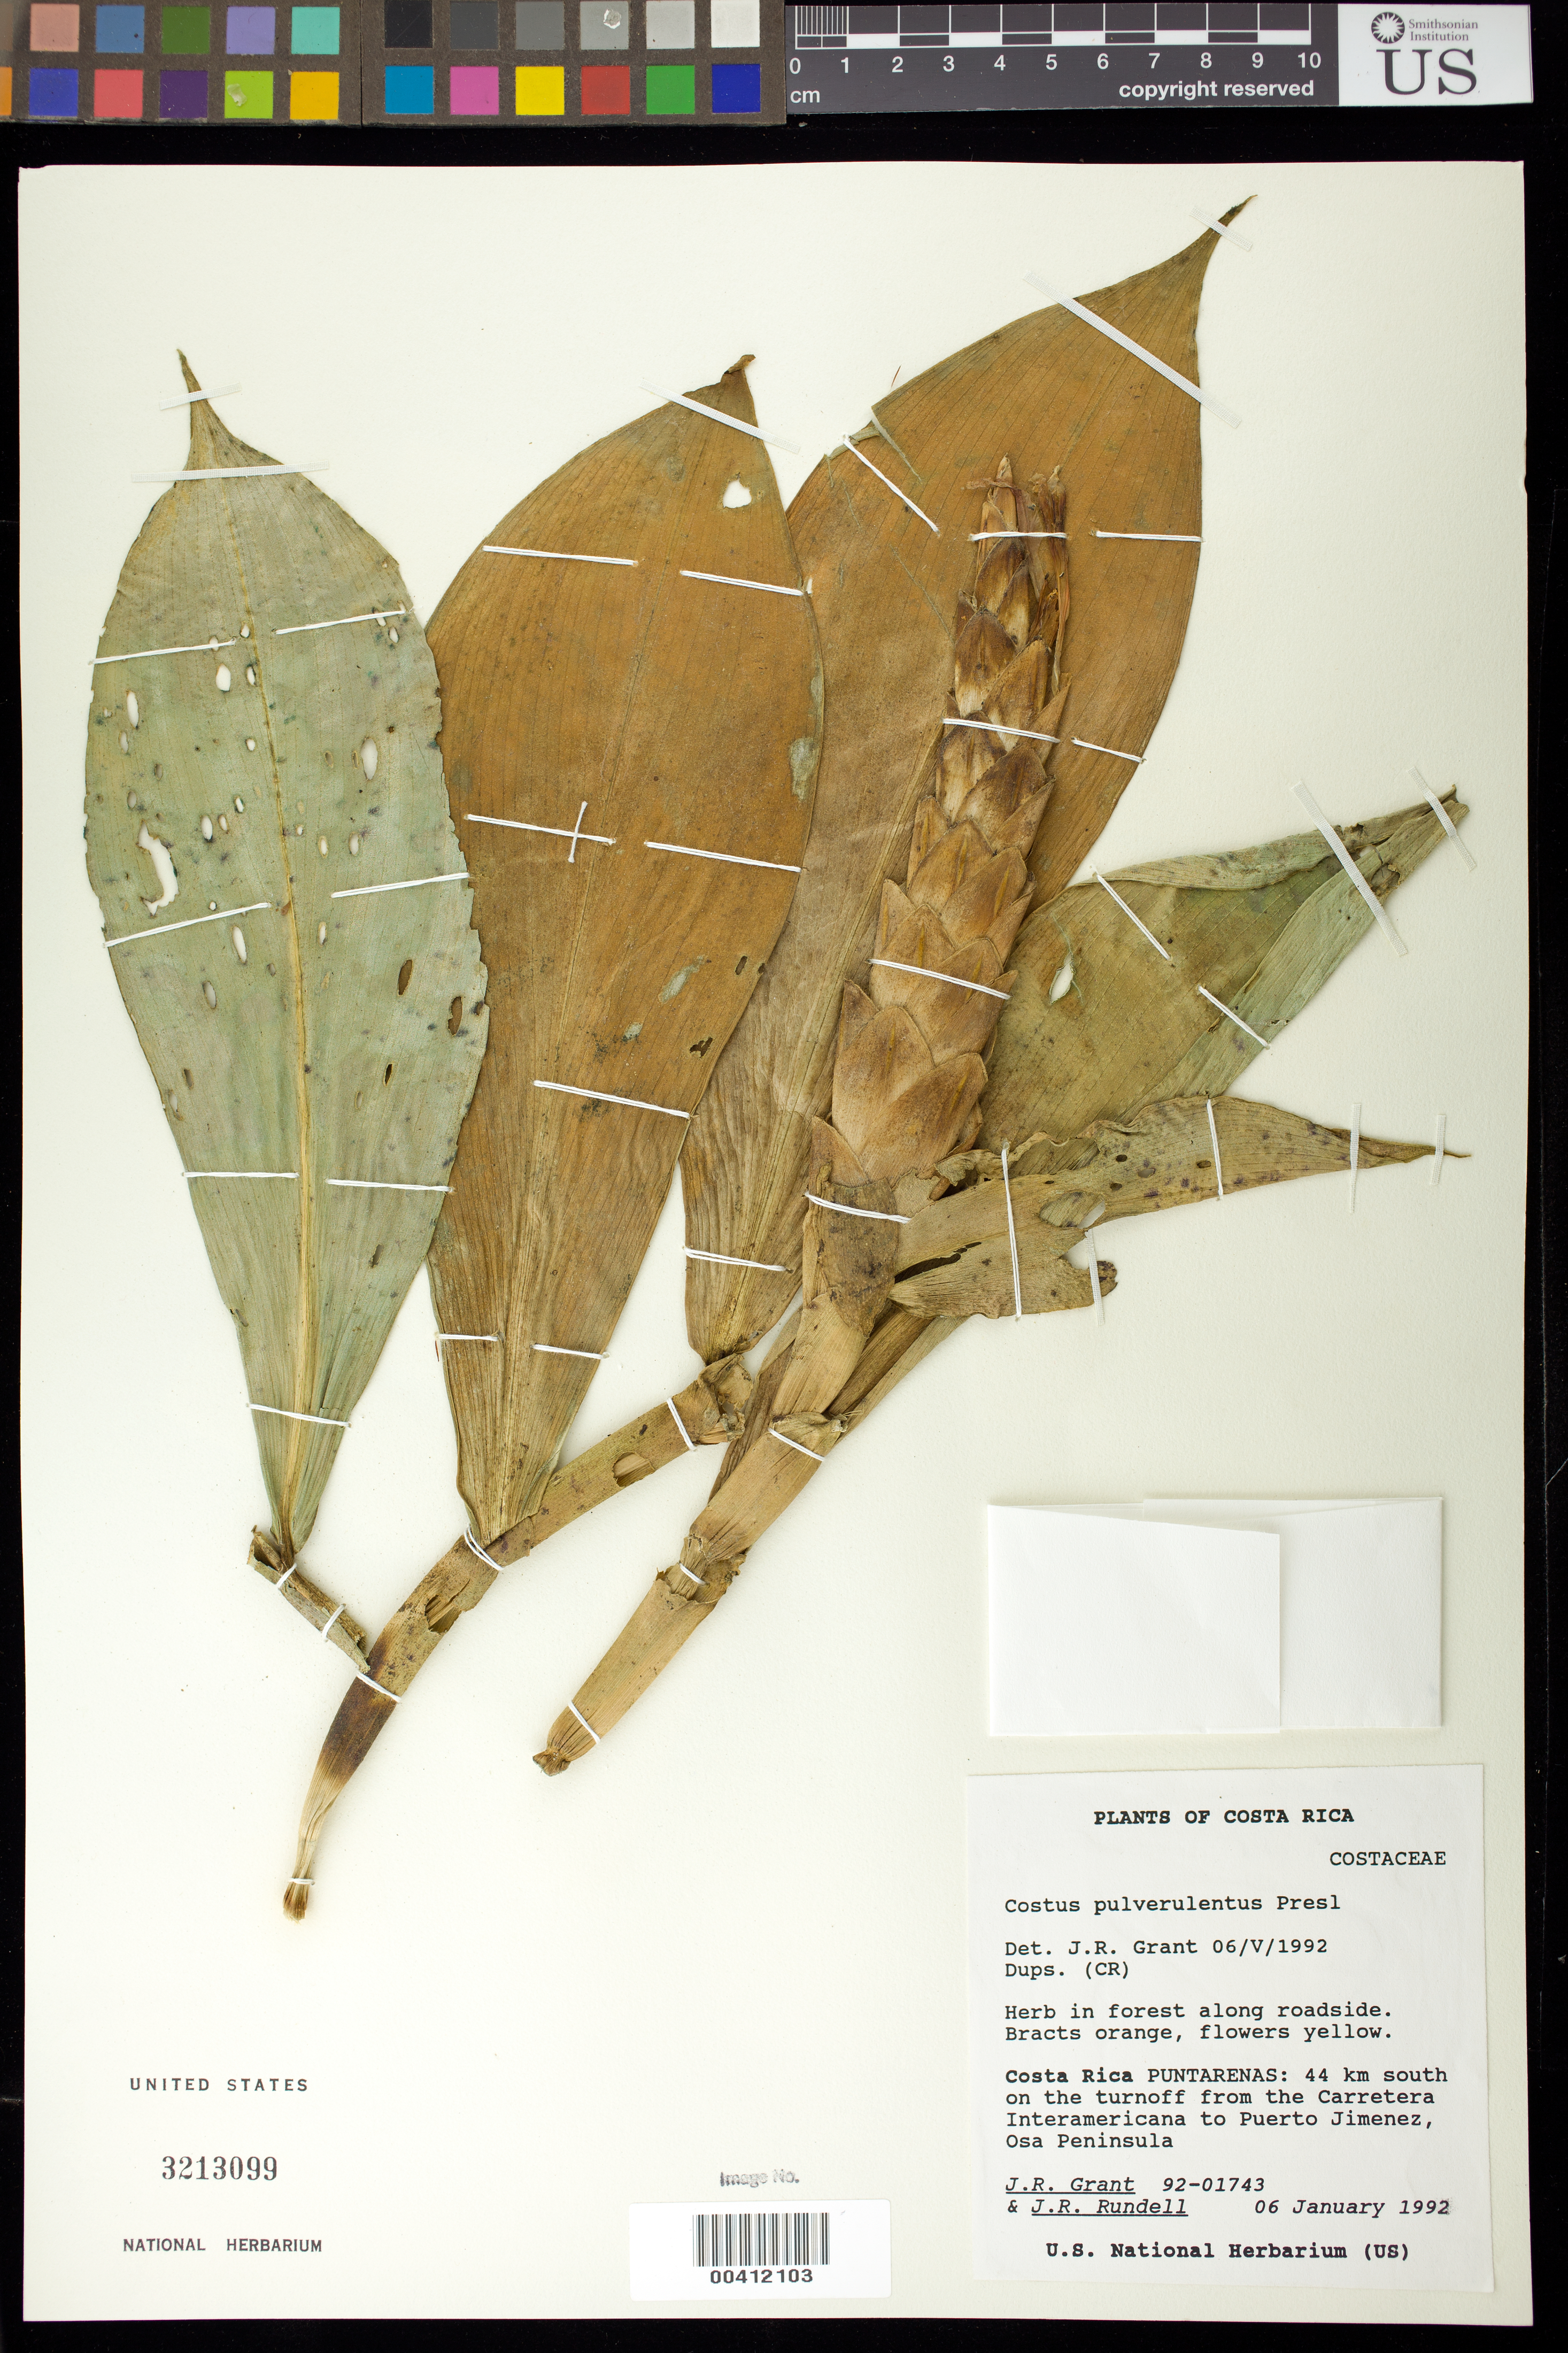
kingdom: Plantae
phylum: Tracheophyta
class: Liliopsida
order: Zingiberales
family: Costaceae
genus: Costus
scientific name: Costus pulverulentus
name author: C. Presl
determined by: Grant, J. R., (SWITZERLAND)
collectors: J. R. Grant & J. R. Rundell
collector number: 92-01743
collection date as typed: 06 Jan 1992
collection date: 1992-01-06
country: Costa Rica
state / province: Puntarenas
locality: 44 km s of the turnoff from the carretera interamericana to puerto jimenez, osa peninsula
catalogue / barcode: US 3213099